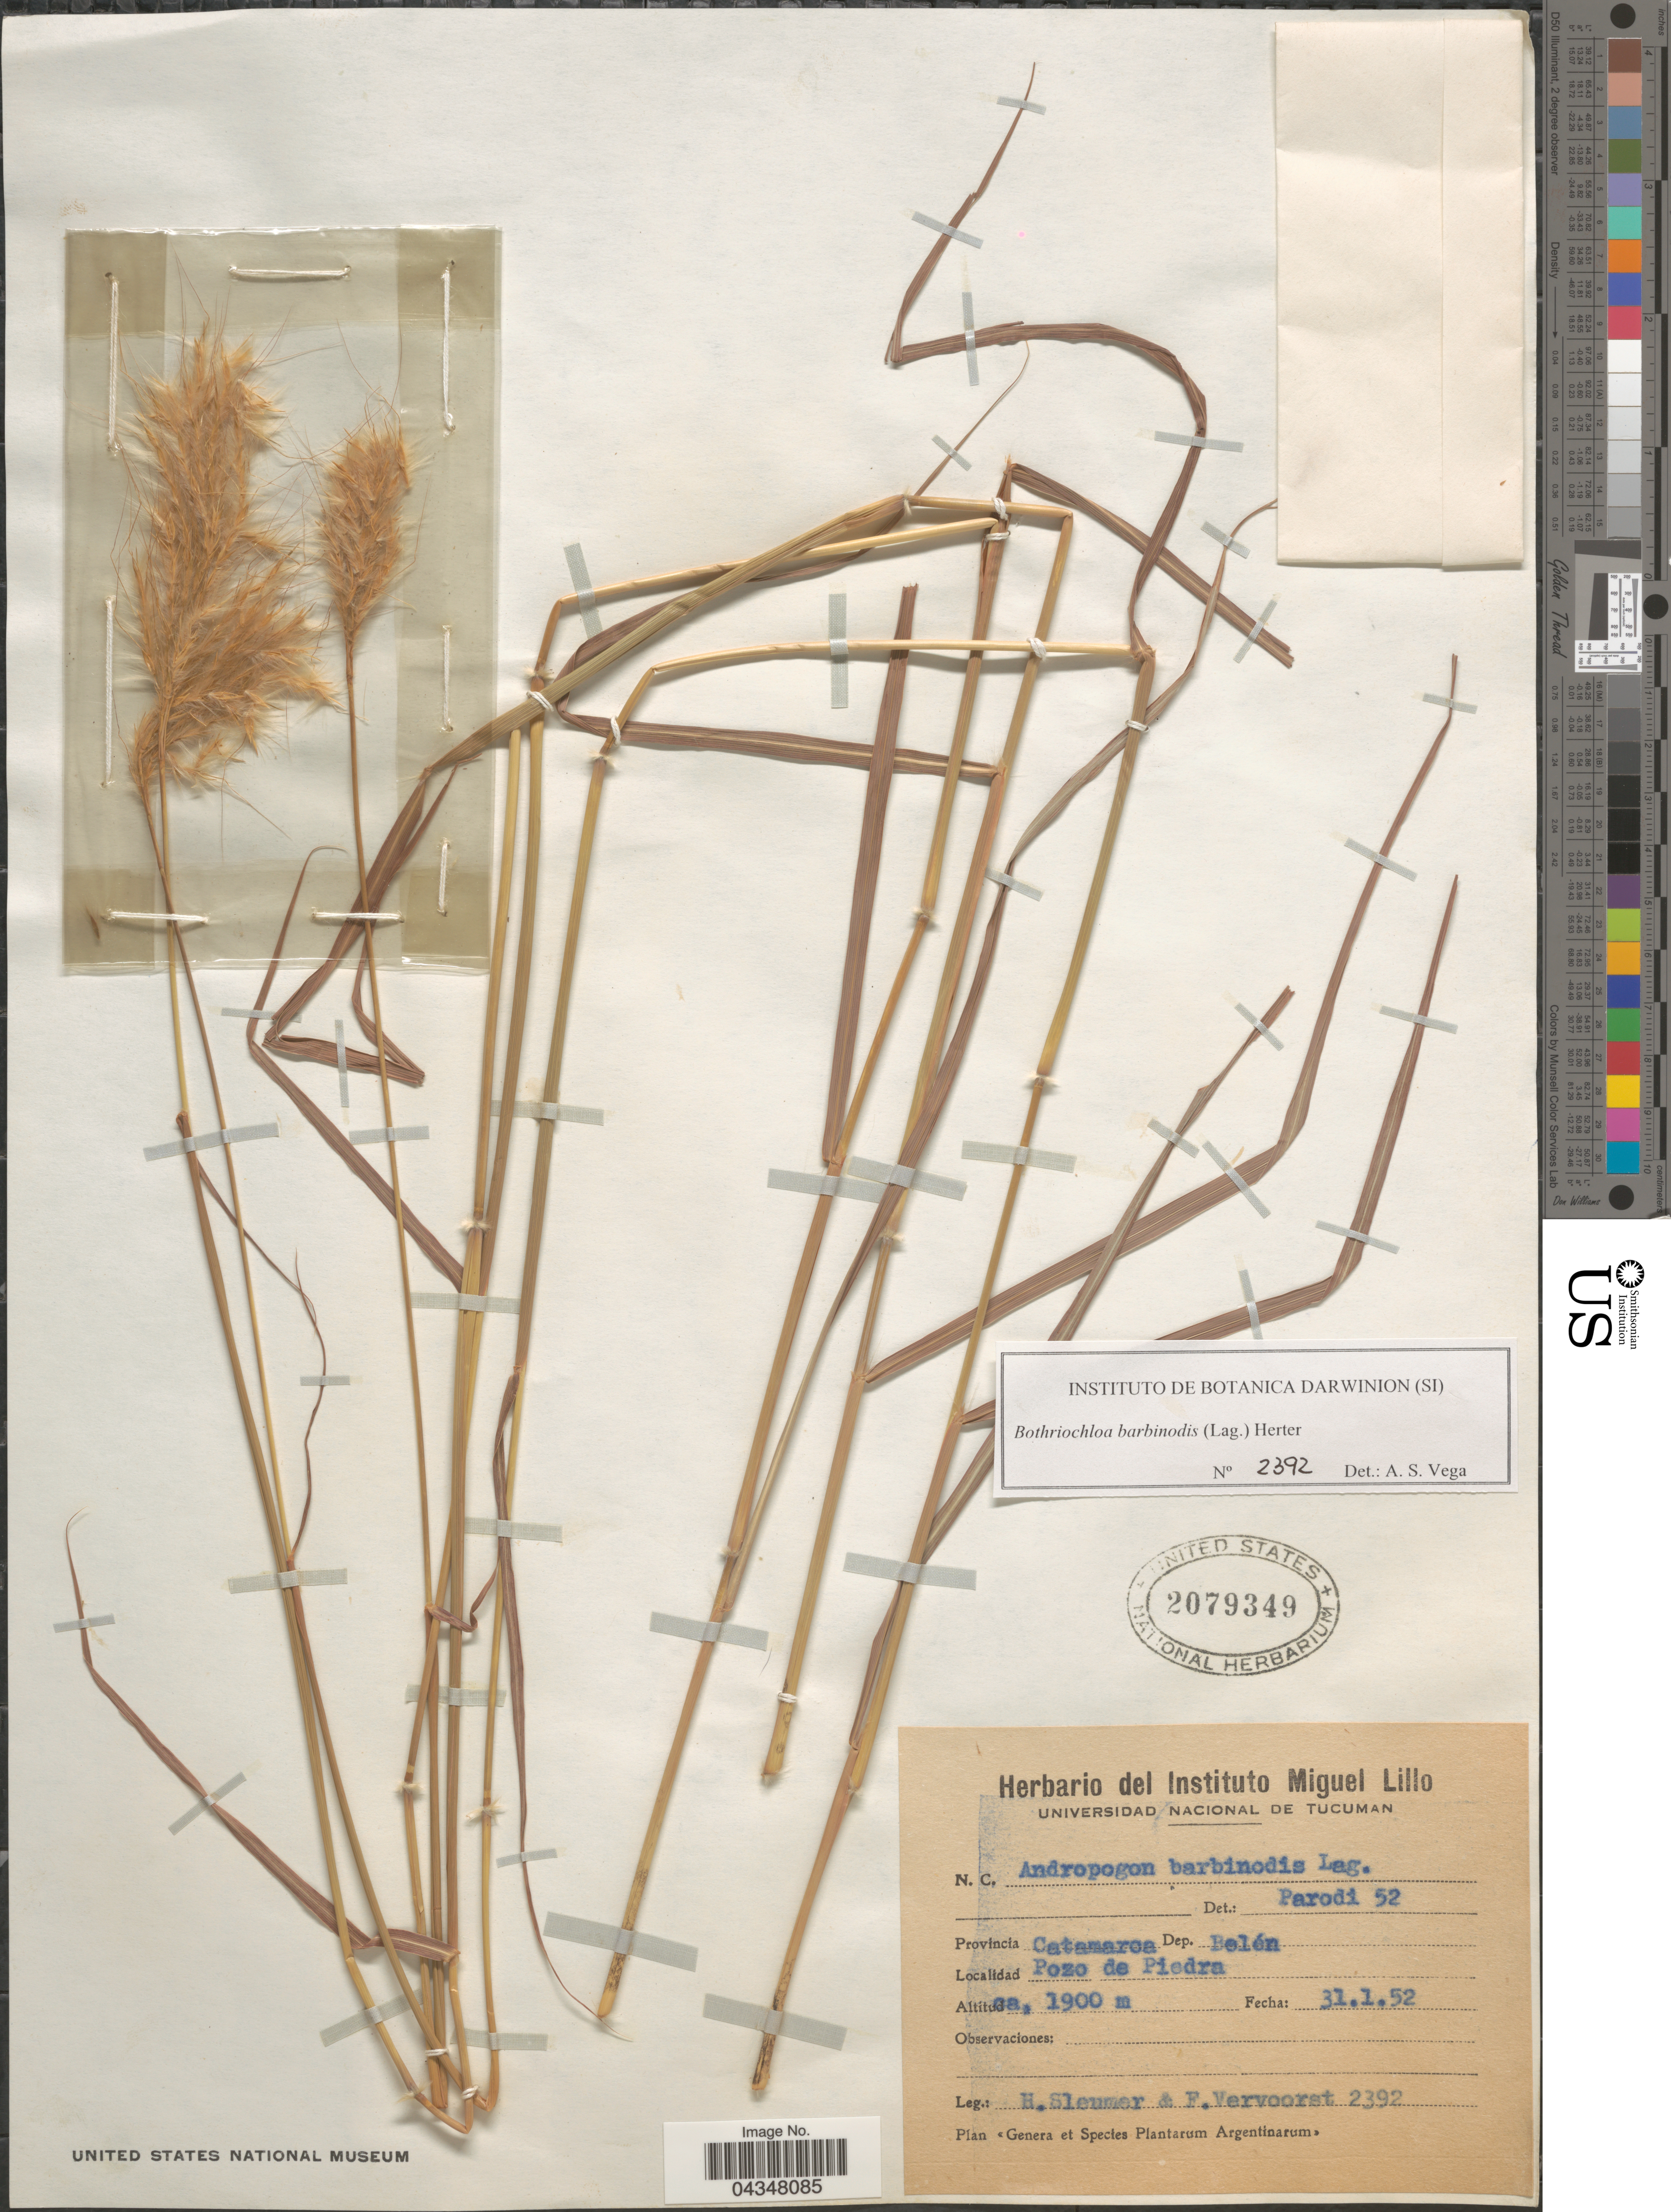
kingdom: Plantae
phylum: Tracheophyta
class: Liliopsida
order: Poales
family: Poaceae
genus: Bothriochloa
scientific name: Bothriochloa barbinodis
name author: (Lag.) Herter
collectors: H. O. Sleumer & F. Vervoorst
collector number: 2392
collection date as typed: Transcribed d/m/y: 31/1/52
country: Argentina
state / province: Catamarca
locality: Dep. Belén. Pozo de Piedra.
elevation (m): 1900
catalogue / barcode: US 2079349